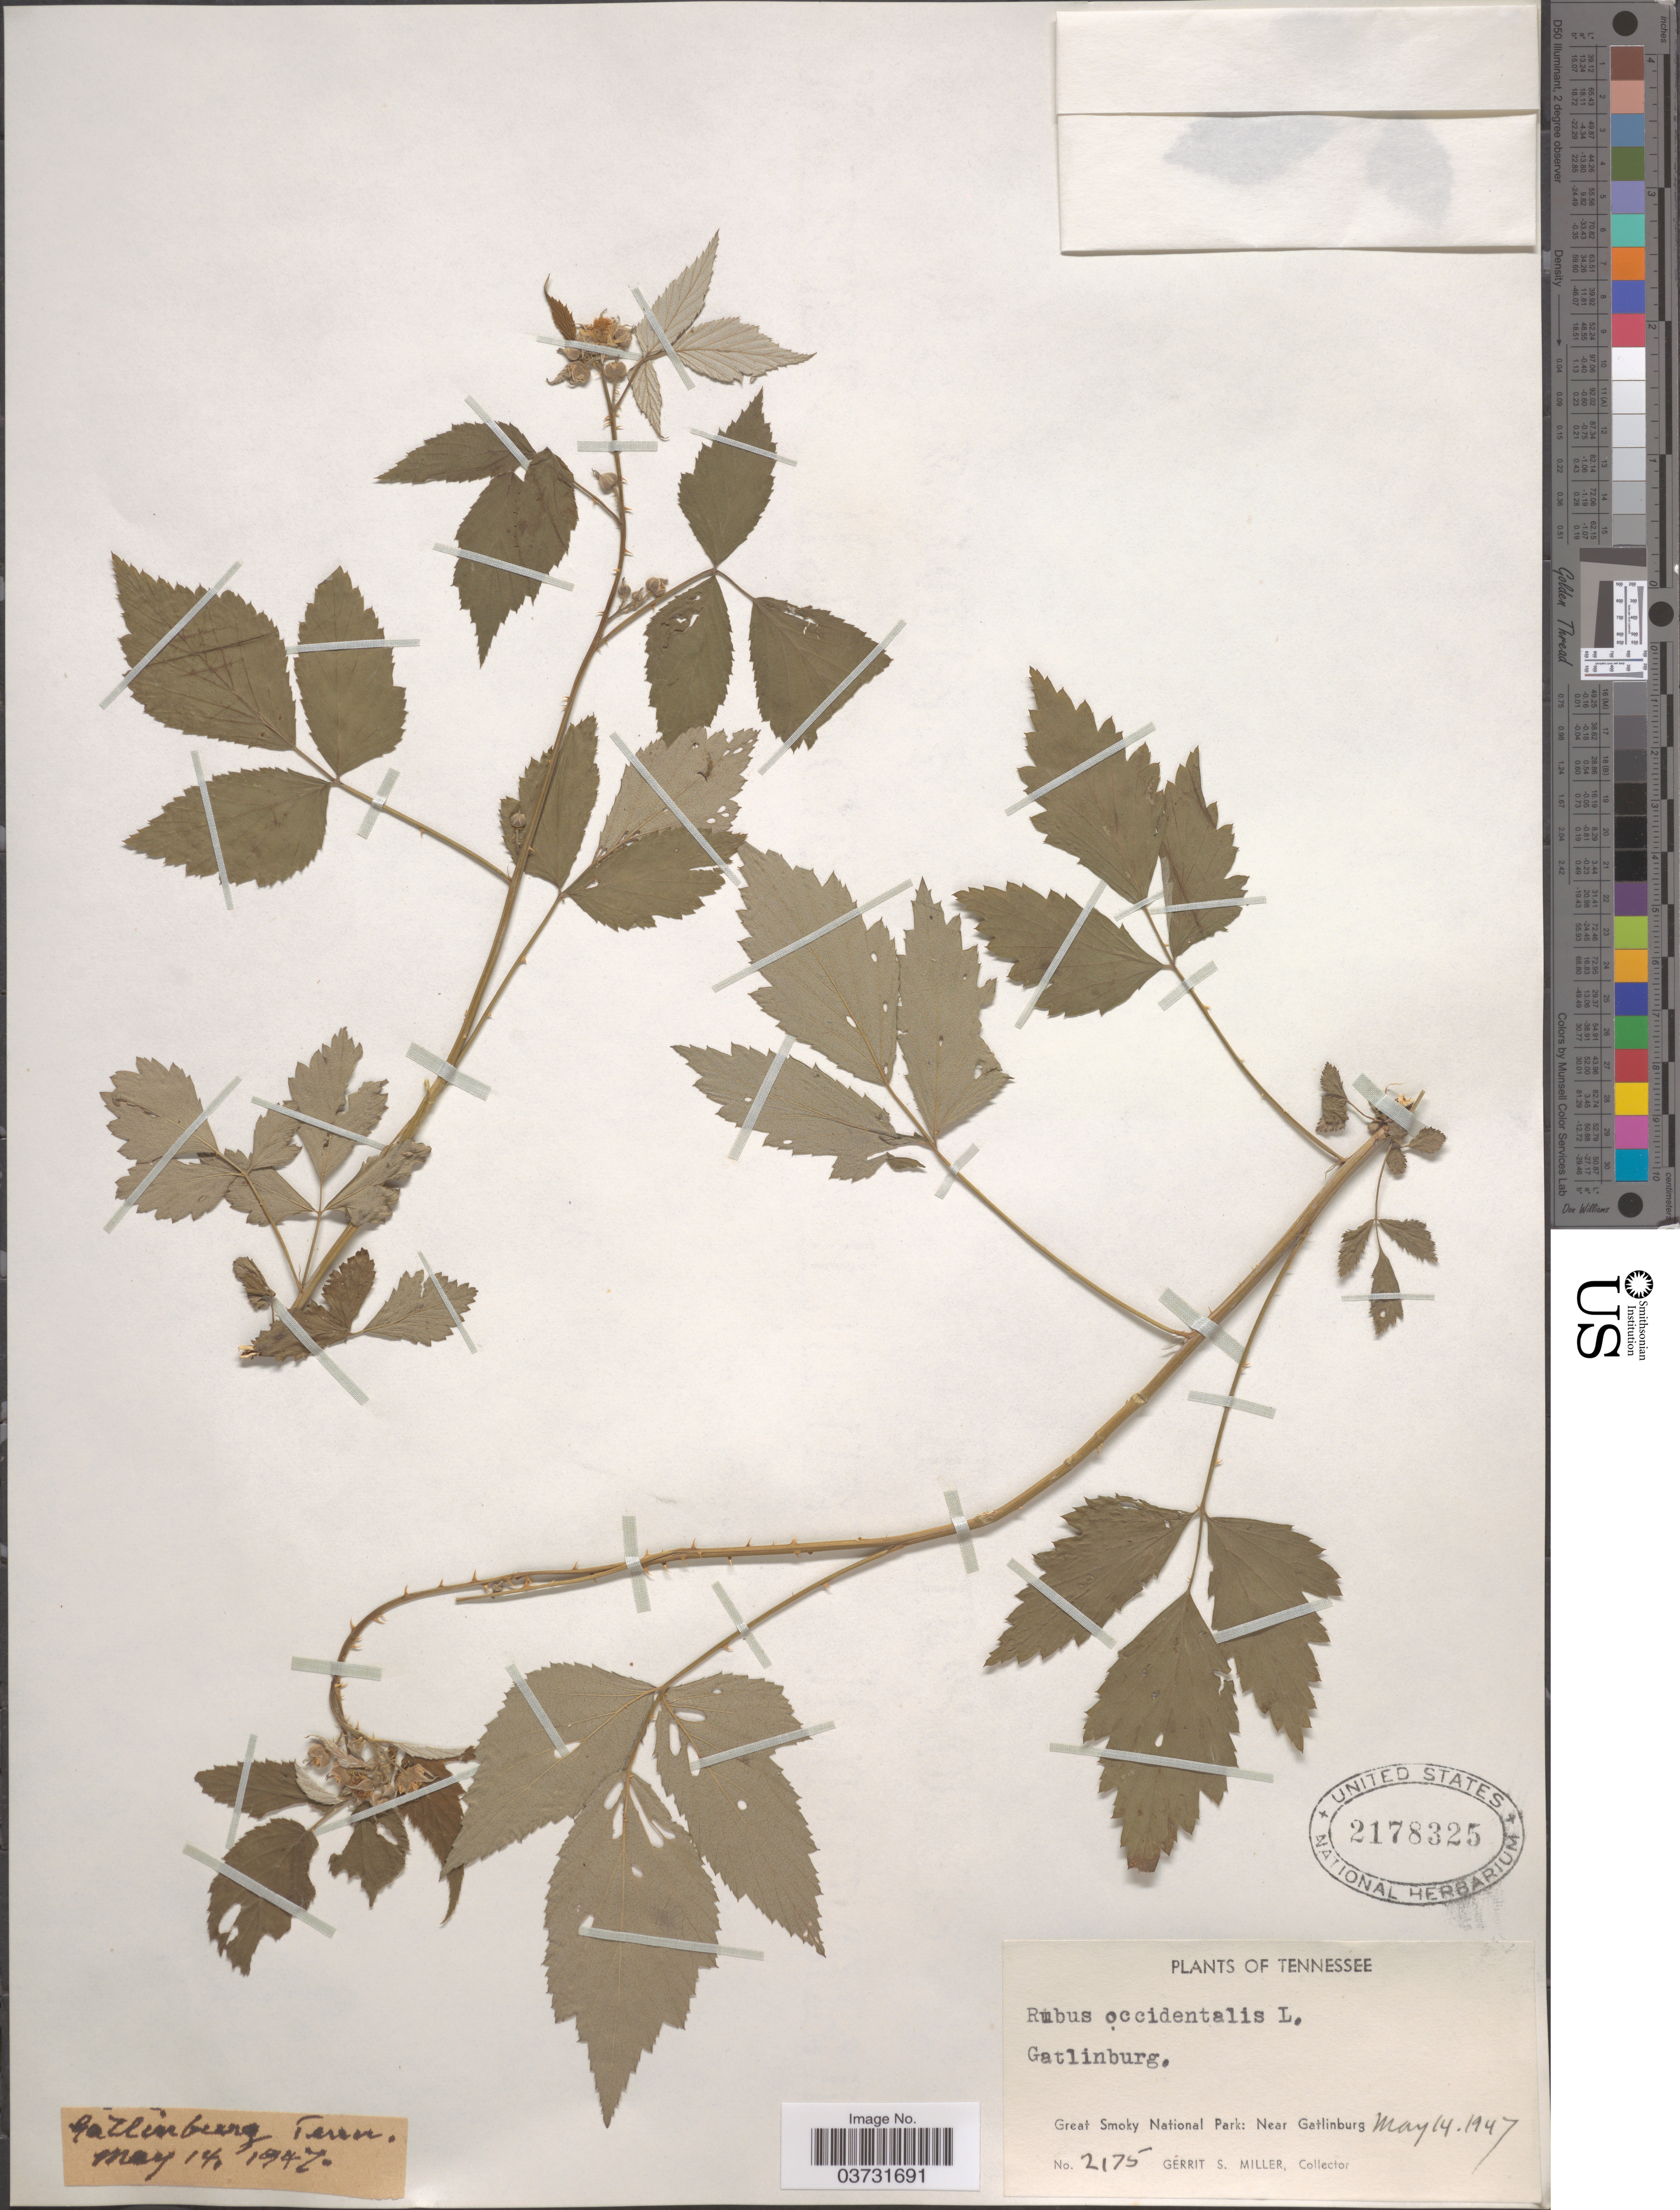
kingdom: Plantae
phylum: Tracheophyta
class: Magnoliopsida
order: Rosales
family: Rosaceae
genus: Rubus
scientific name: Rubus occidentalis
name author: L.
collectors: G. S. Miller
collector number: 2175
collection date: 1947-05-14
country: United States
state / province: Tennessee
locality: Gatlinburg. Great Smoky National Park: Near Gatlinburg.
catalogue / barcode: US 2178325